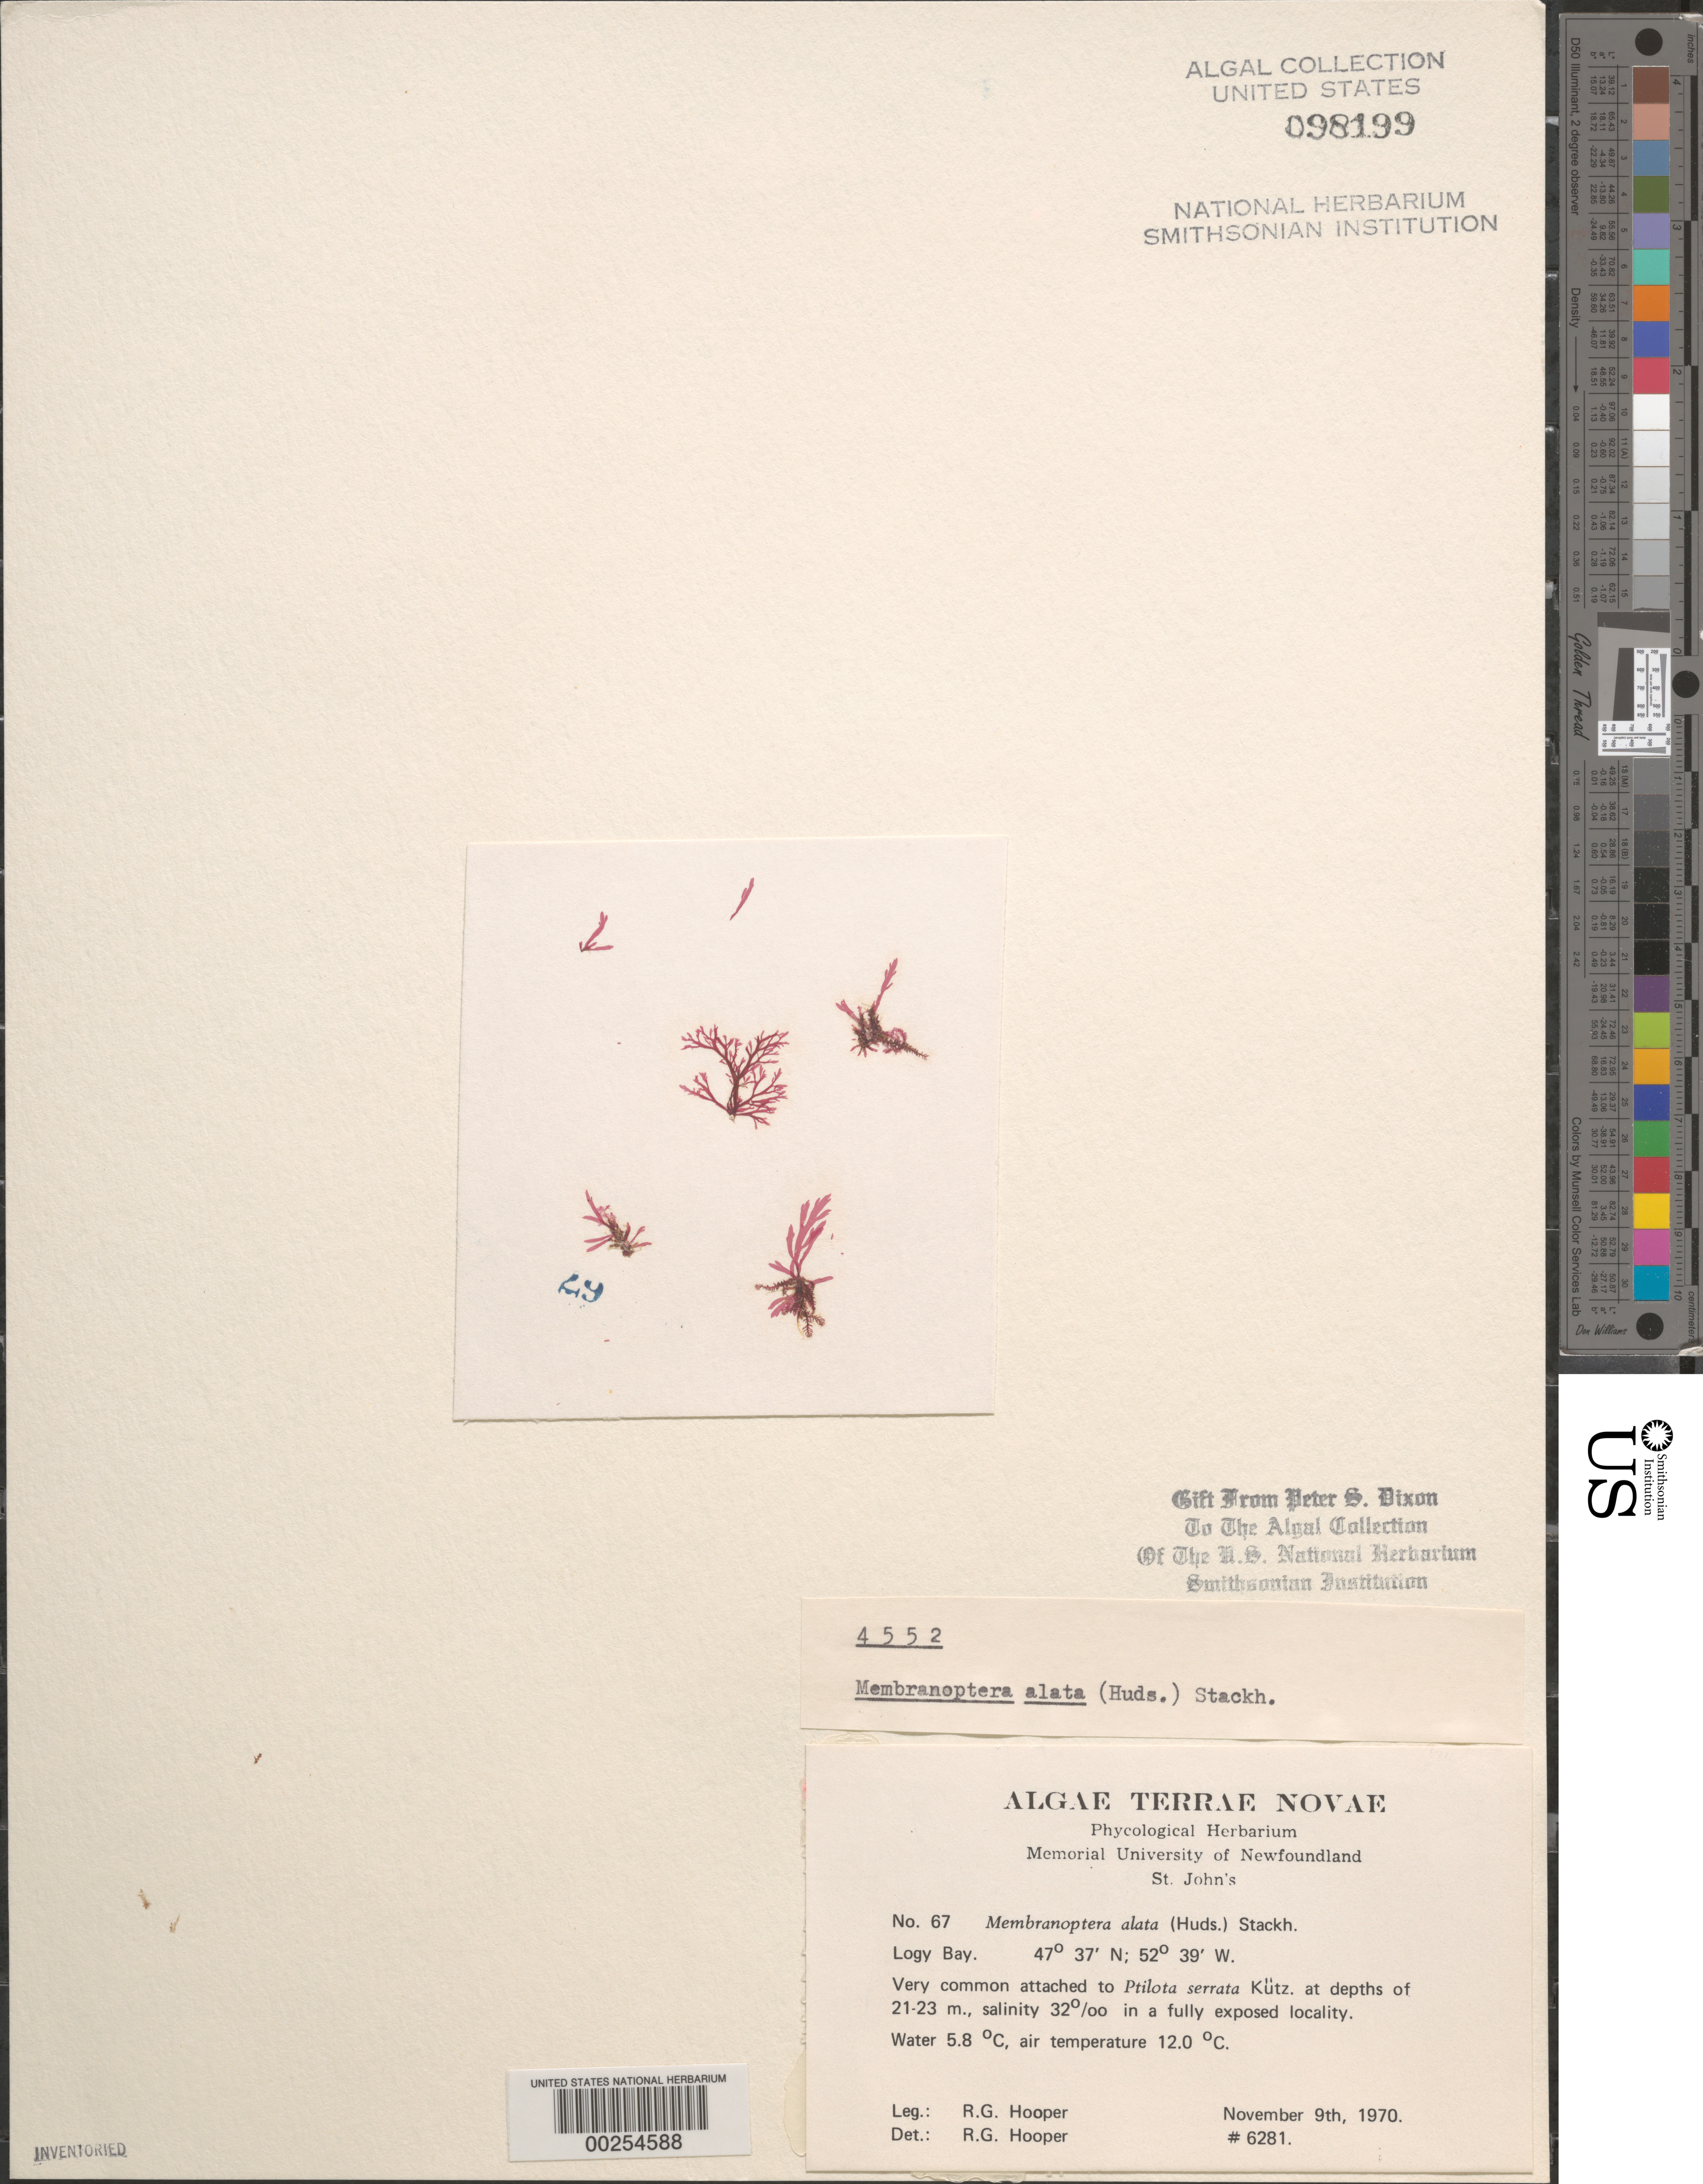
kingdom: Plantae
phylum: Rhodophyta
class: Florideophyceae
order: Ceramiales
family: Delesseriaceae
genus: Membranoptera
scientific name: Membranoptera alata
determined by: Hooper, R. G.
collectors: R. G. Hooper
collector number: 6281 & PSD 981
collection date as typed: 09 Nov 1970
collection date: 1970-11-09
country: Canada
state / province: Newfoundland and Labrador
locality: Logy Bay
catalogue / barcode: US 98199